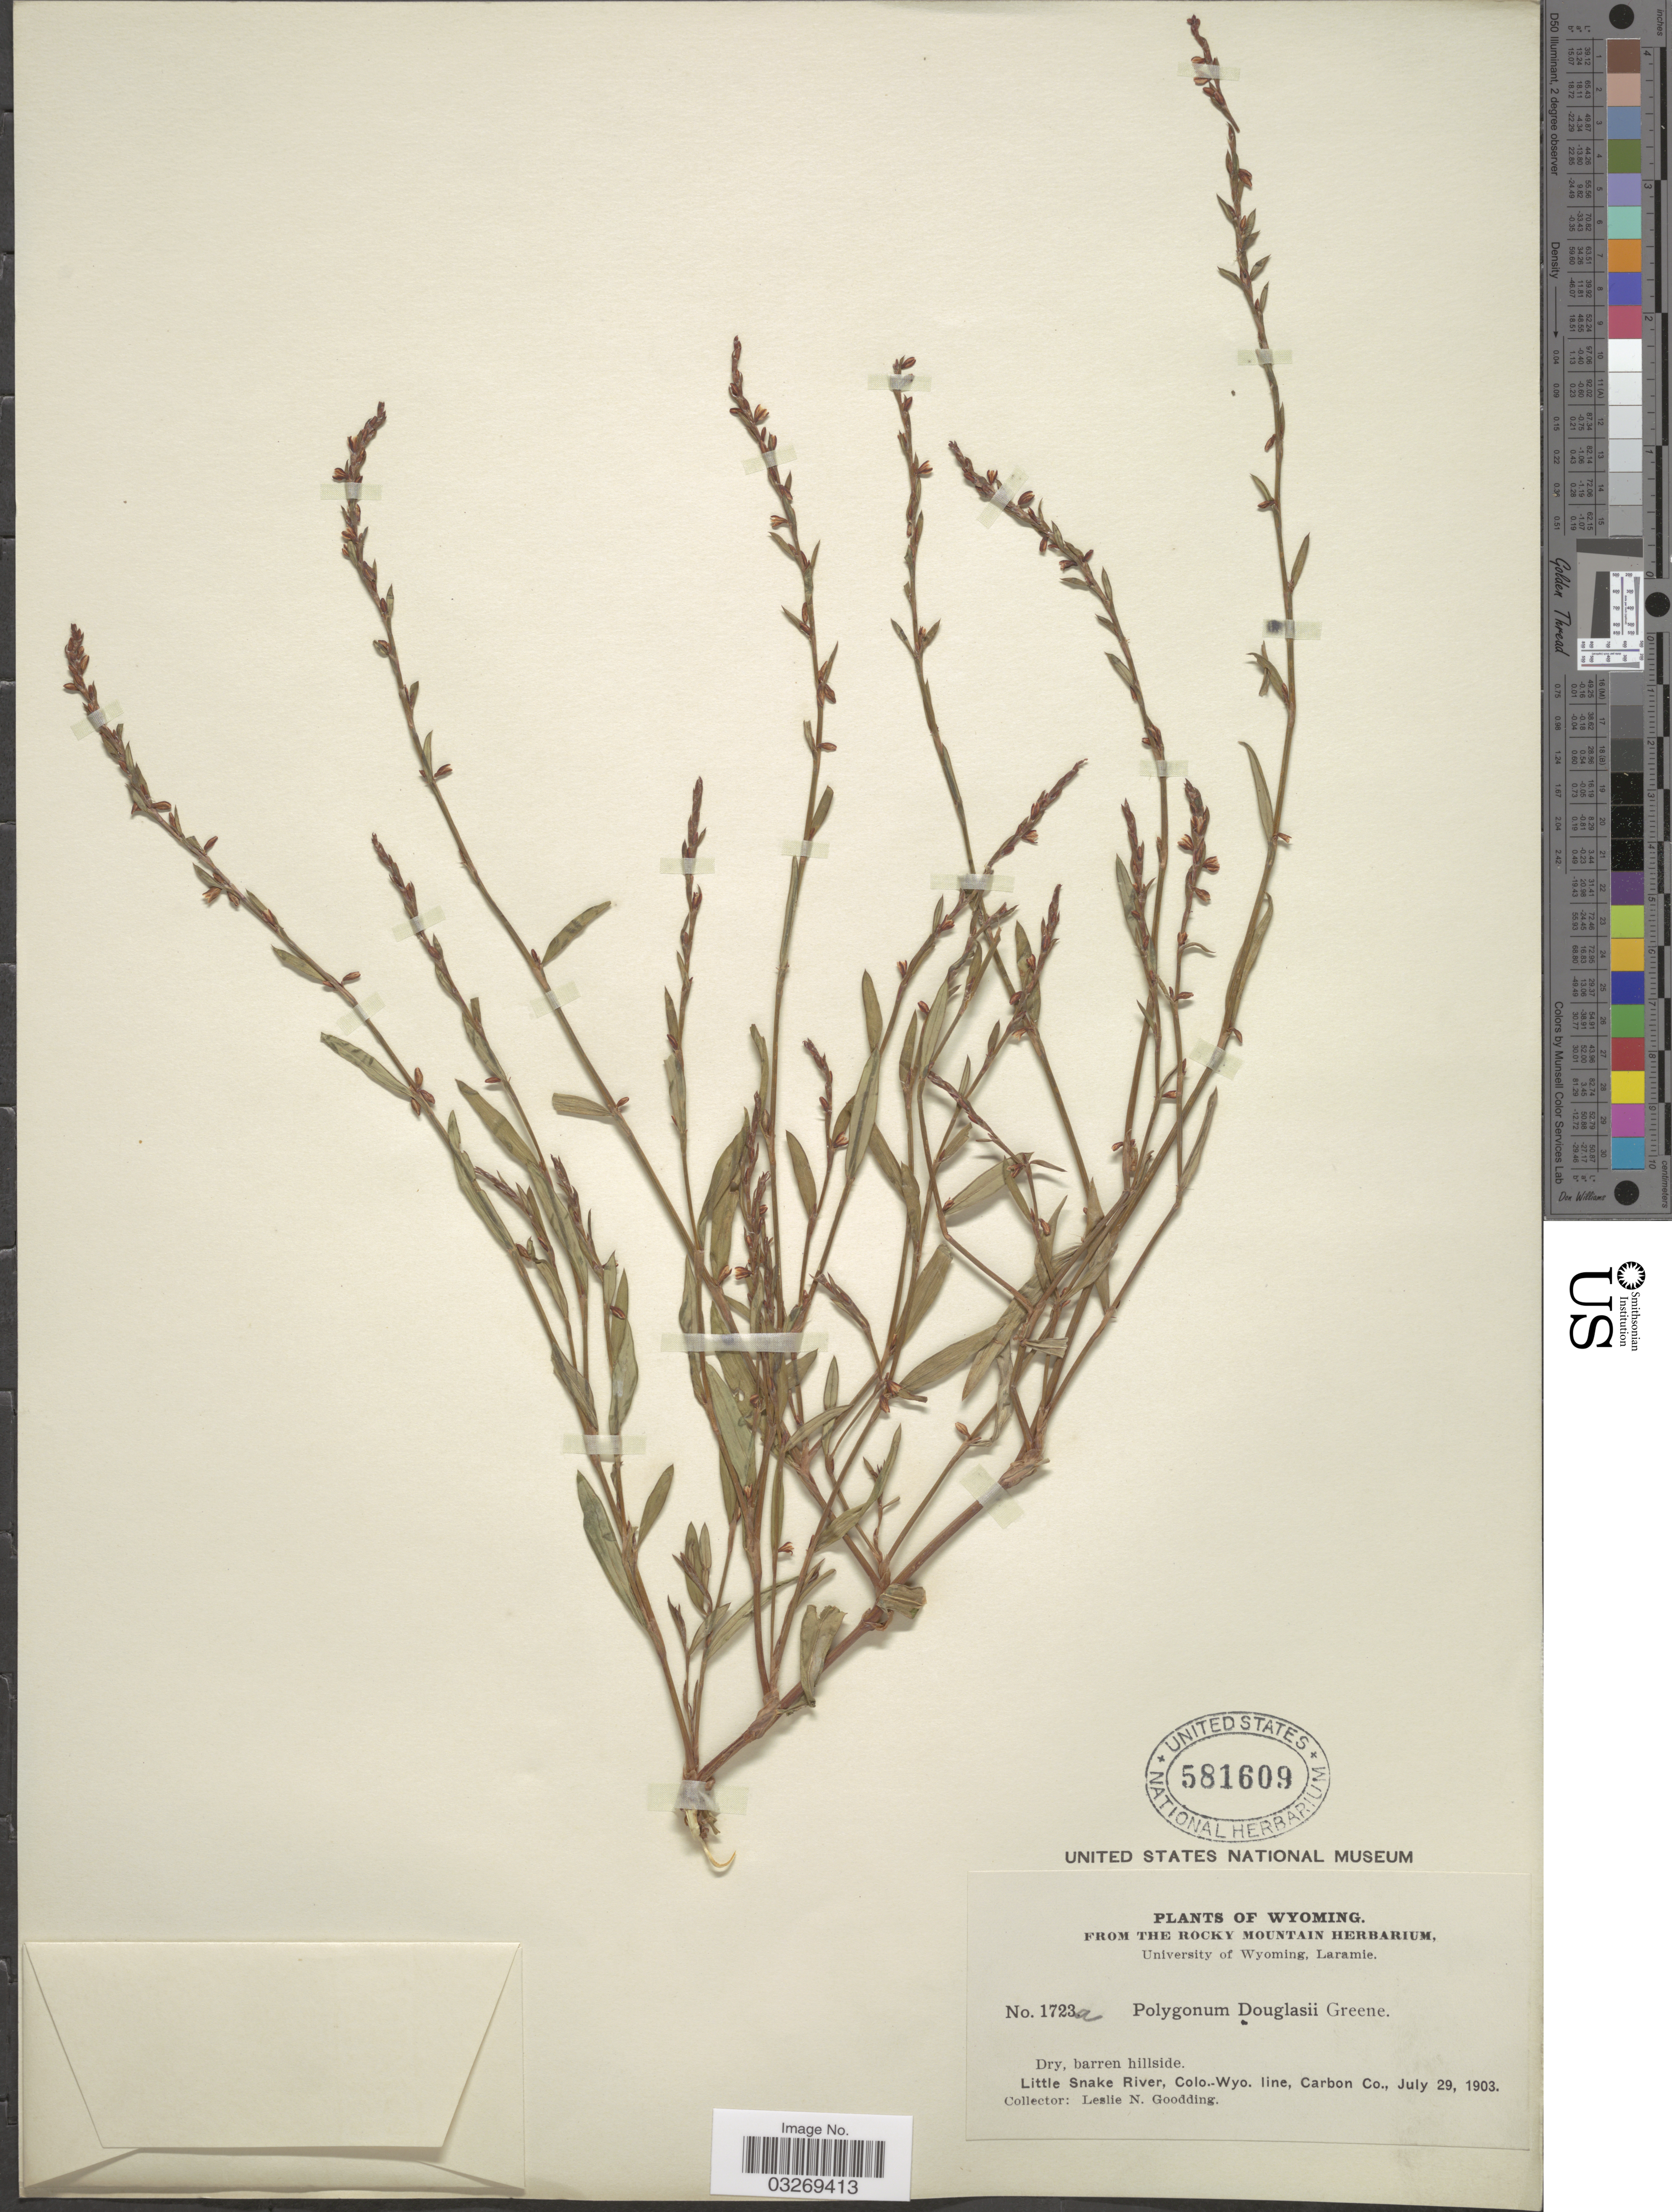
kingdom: Plantae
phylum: Tracheophyta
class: Magnoliopsida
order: Caryophyllales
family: Polygonaceae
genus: Polygonum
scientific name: Polygonum douglasii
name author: Greene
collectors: L. N. Goodding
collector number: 1723a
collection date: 1903-07-29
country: United States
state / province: Wyoming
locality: Little Snake River, Colo.-Wyo. line, Carbon Co.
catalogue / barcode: US 581609